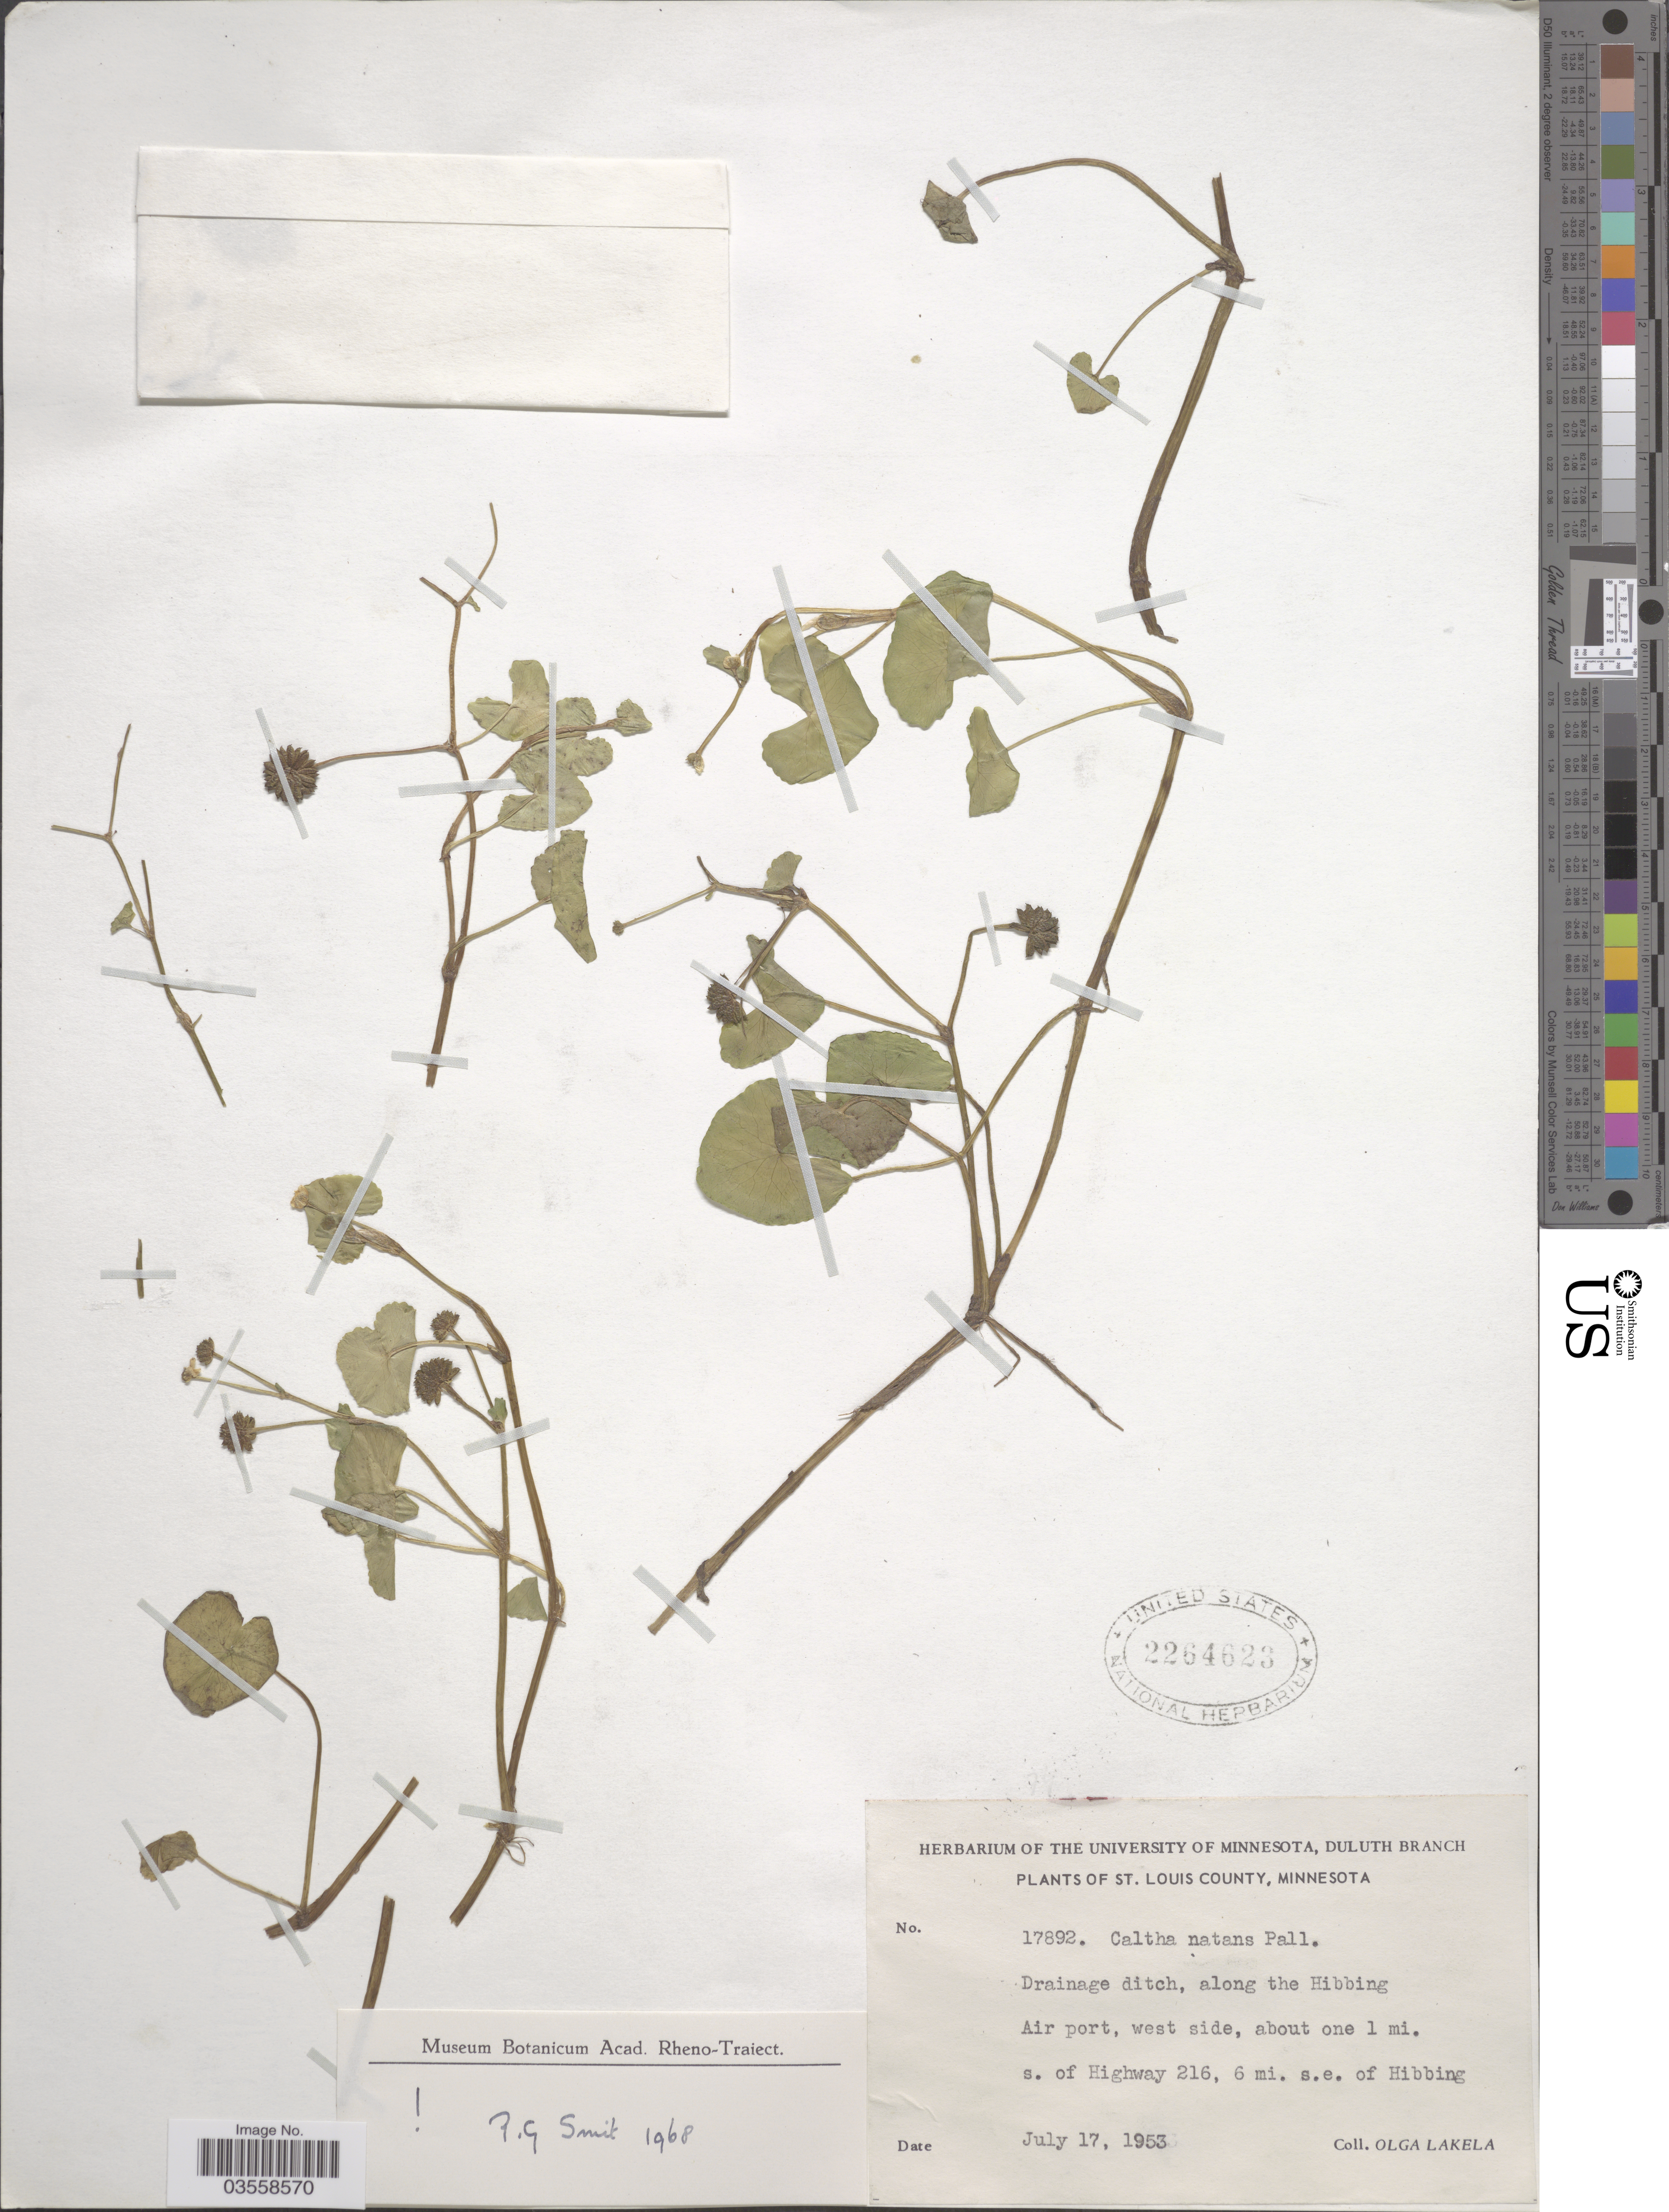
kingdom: Plantae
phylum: Tracheophyta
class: Magnoliopsida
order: Ranunculales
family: Ranunculaceae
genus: Caltha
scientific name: Caltha natans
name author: Pall.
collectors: O. K. Lakela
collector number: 17892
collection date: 1953-07-17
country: United States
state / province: Minnesota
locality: St. Louis County. Along the Hibbing Air port, west side, about one 1 mi. s. of Highway 216, 6 mi. s.e. of Hibbing.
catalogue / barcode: US 2264623